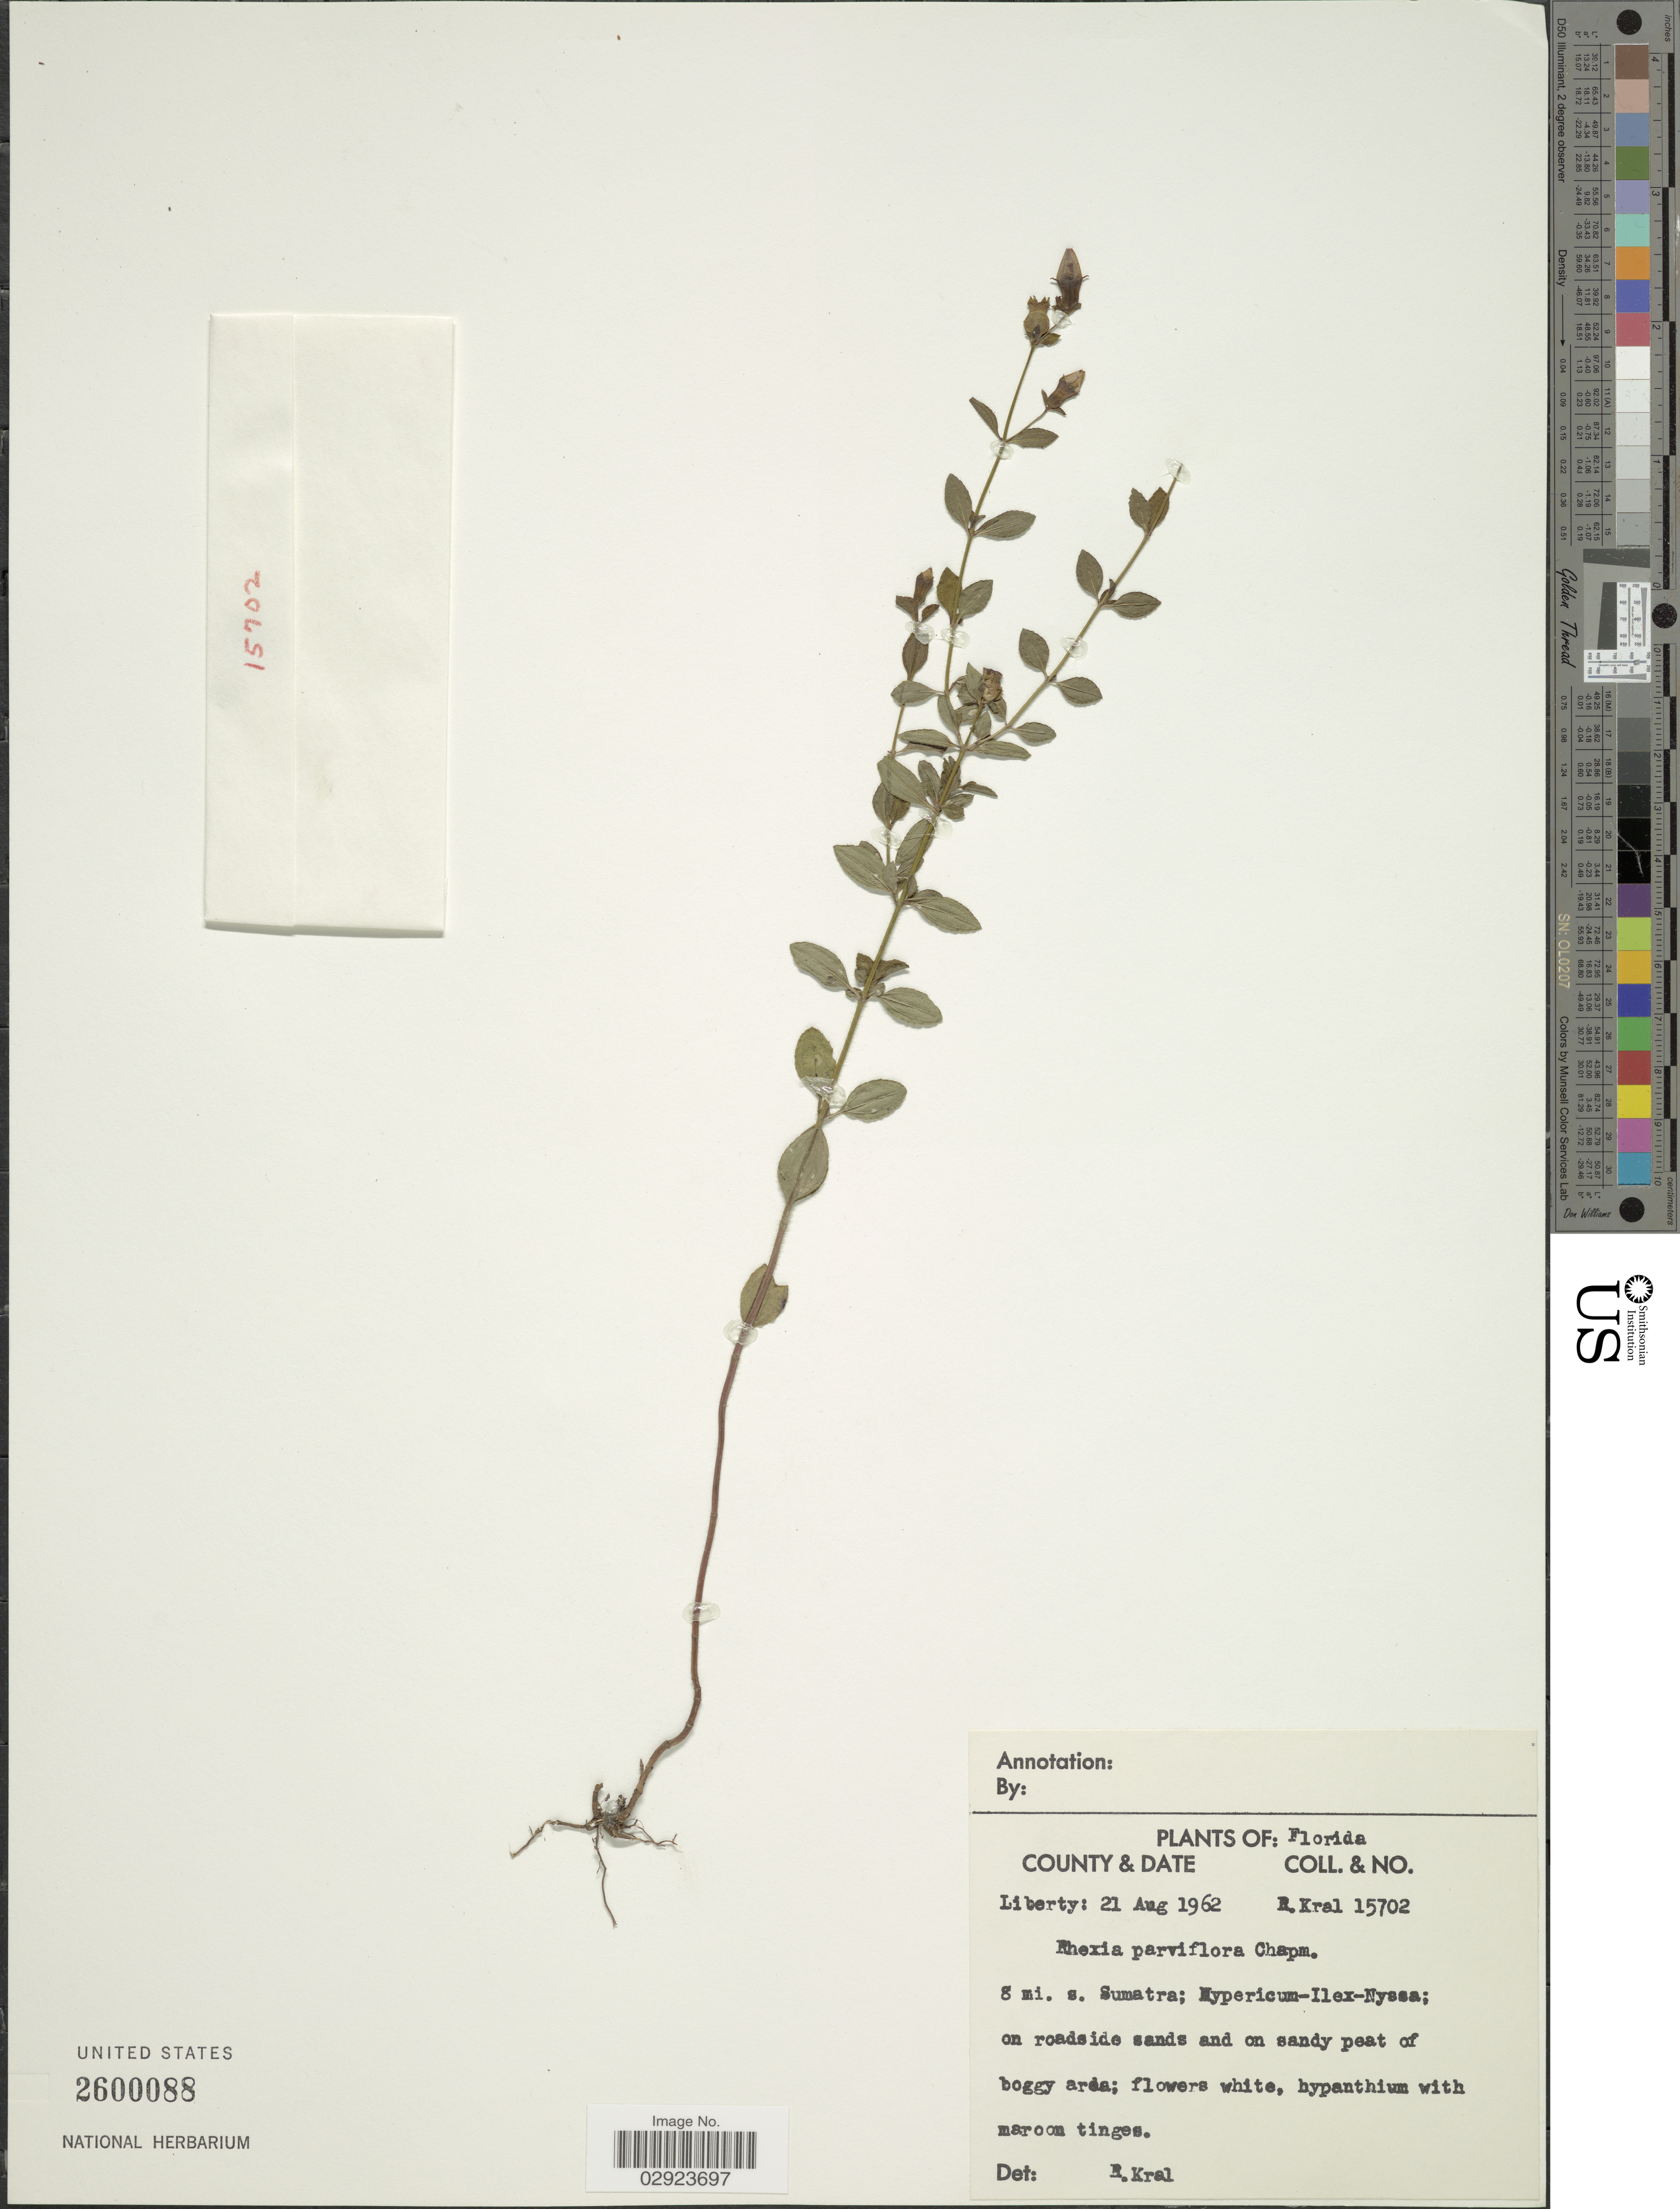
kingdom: Plantae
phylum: Tracheophyta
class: Magnoliopsida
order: Myrtales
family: Melastomataceae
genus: Rhexia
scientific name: Rhexia parviflora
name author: Chapm.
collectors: R. Kral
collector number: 15702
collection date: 1962-08-21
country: United States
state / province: Florida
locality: Liberty. 8 mi. s. Sumatra.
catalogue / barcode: US 2600088